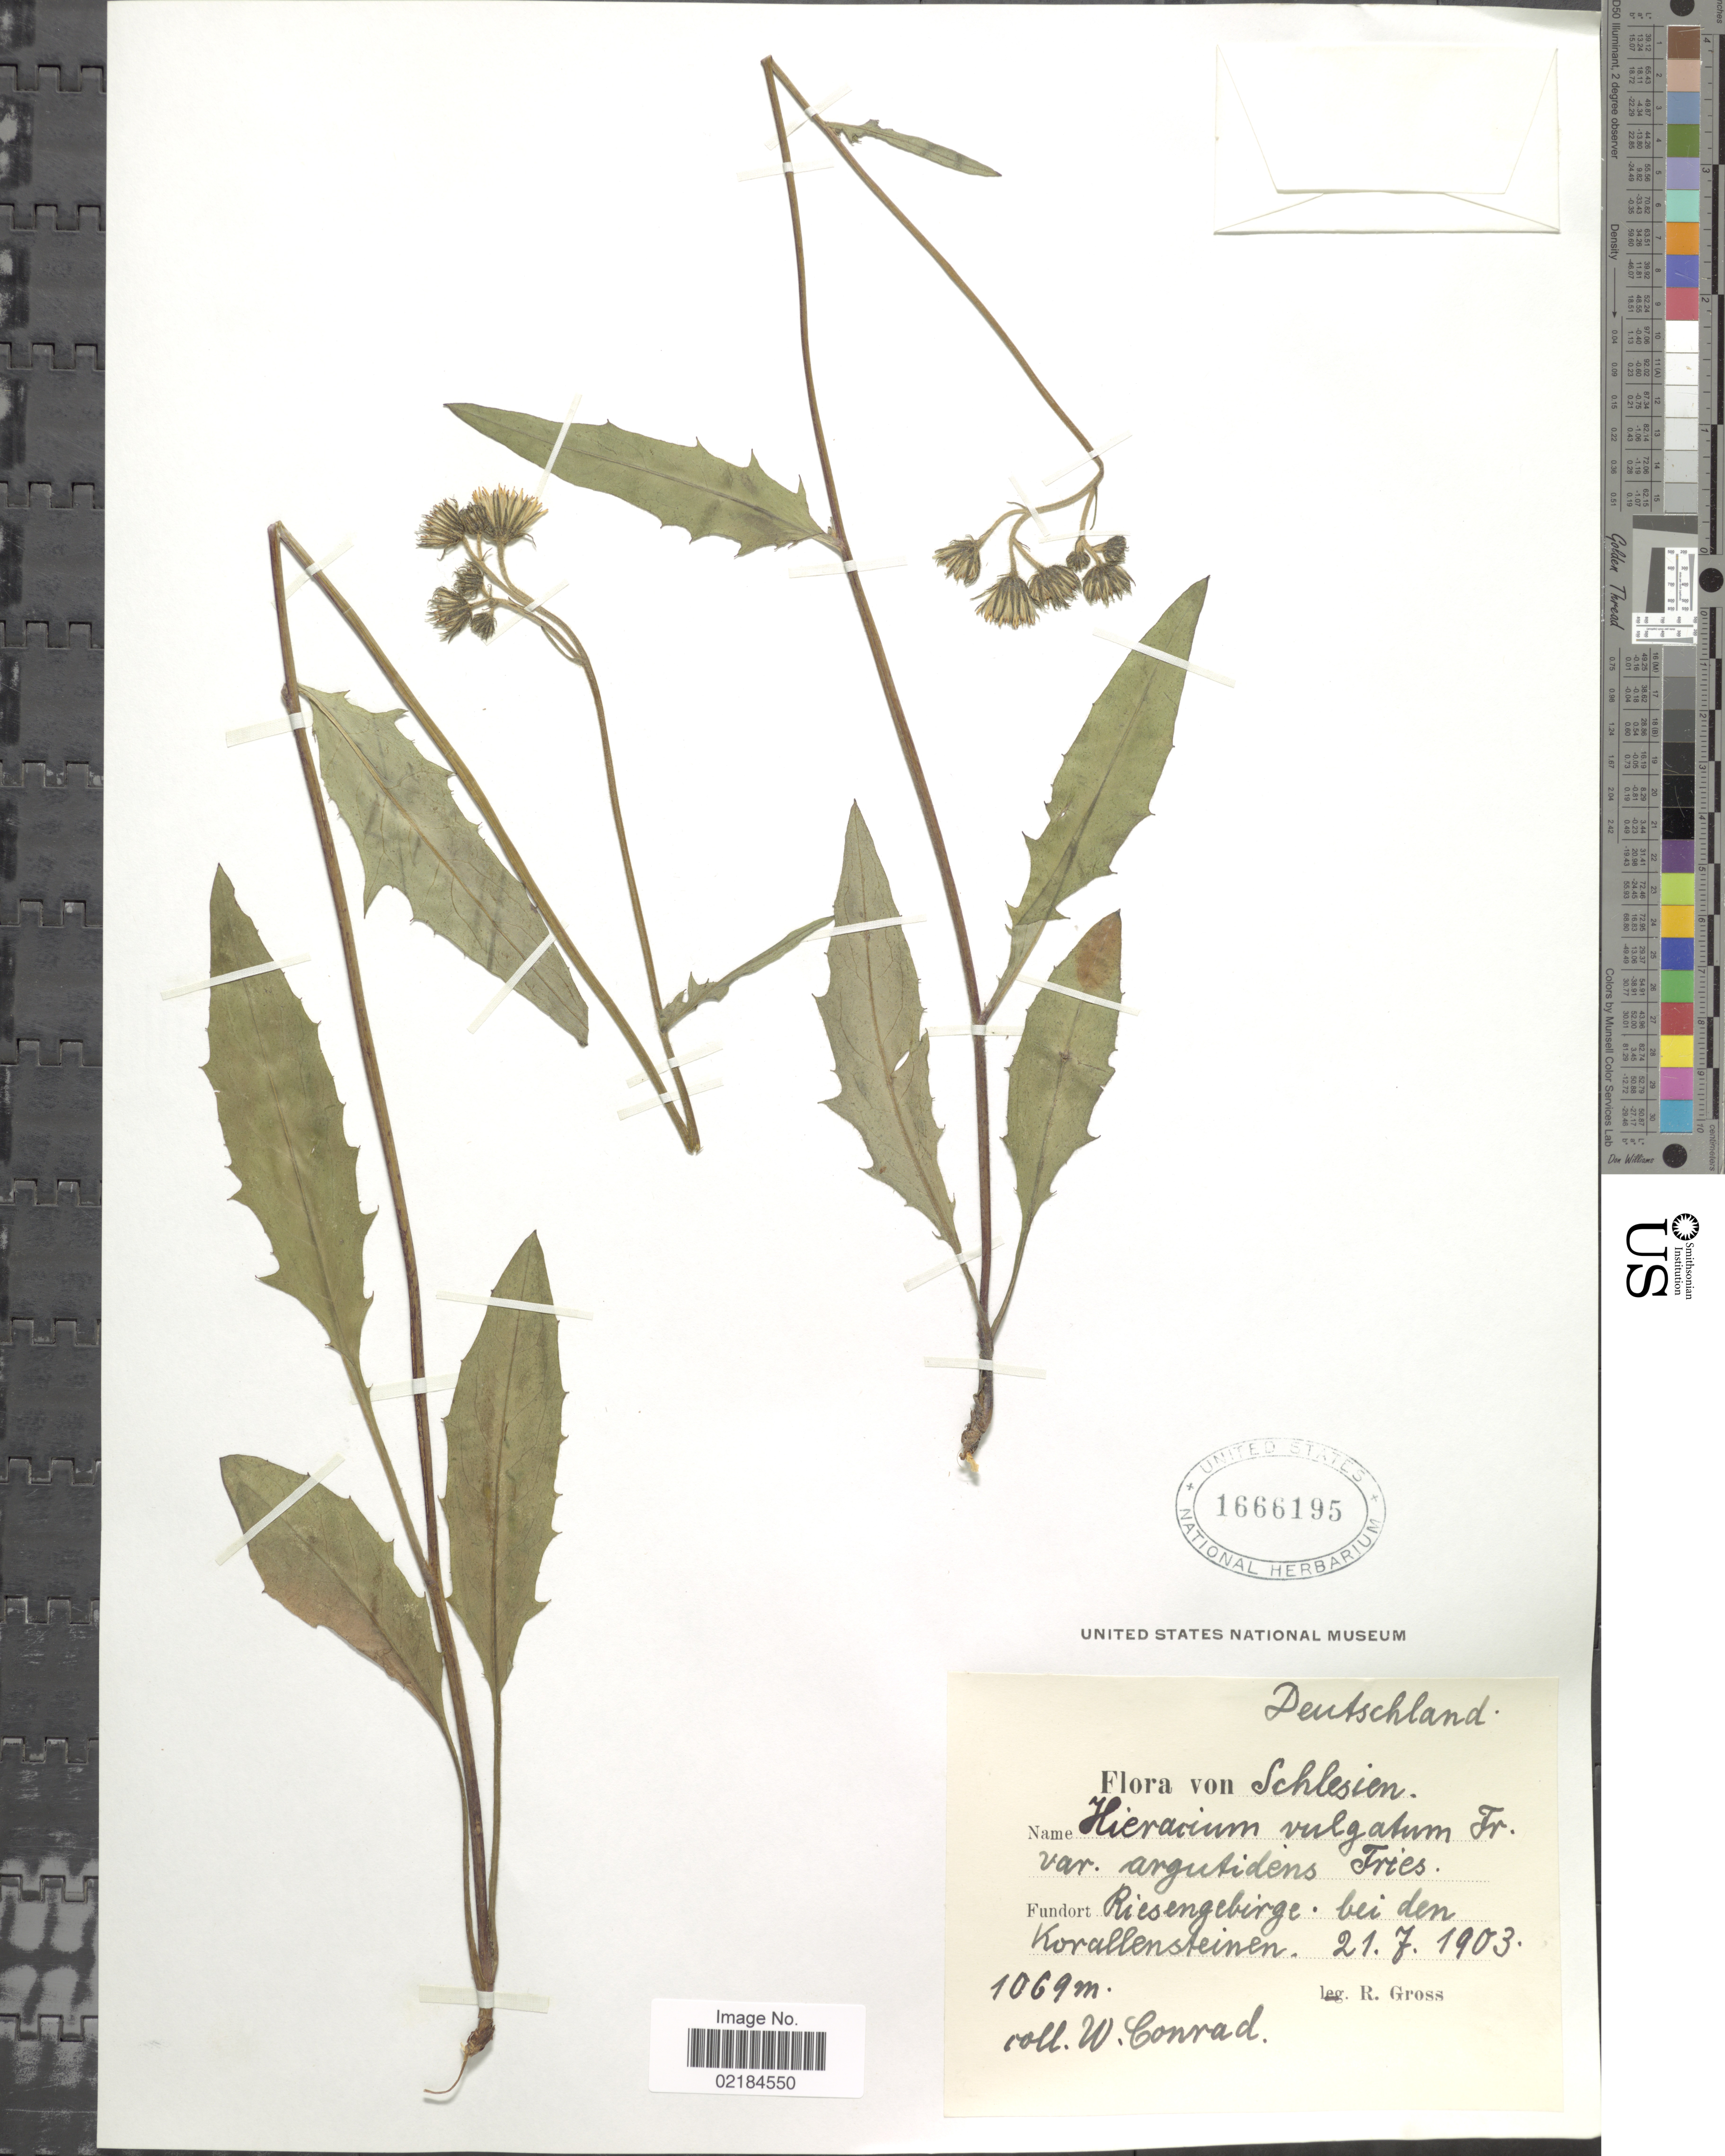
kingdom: Plantae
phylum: Tracheophyta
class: Magnoliopsida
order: Asterales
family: Asteraceae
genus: Hieracium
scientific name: Hieracium lachenalii subsp. cruenifolium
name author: (Dahlst. & Lübeck) Zahn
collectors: W. Conrad & R. Gross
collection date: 1903-07-21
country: Germany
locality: Schlesien, Riesengebirge, bei den Korallensteinen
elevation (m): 1069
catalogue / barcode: US 1666195